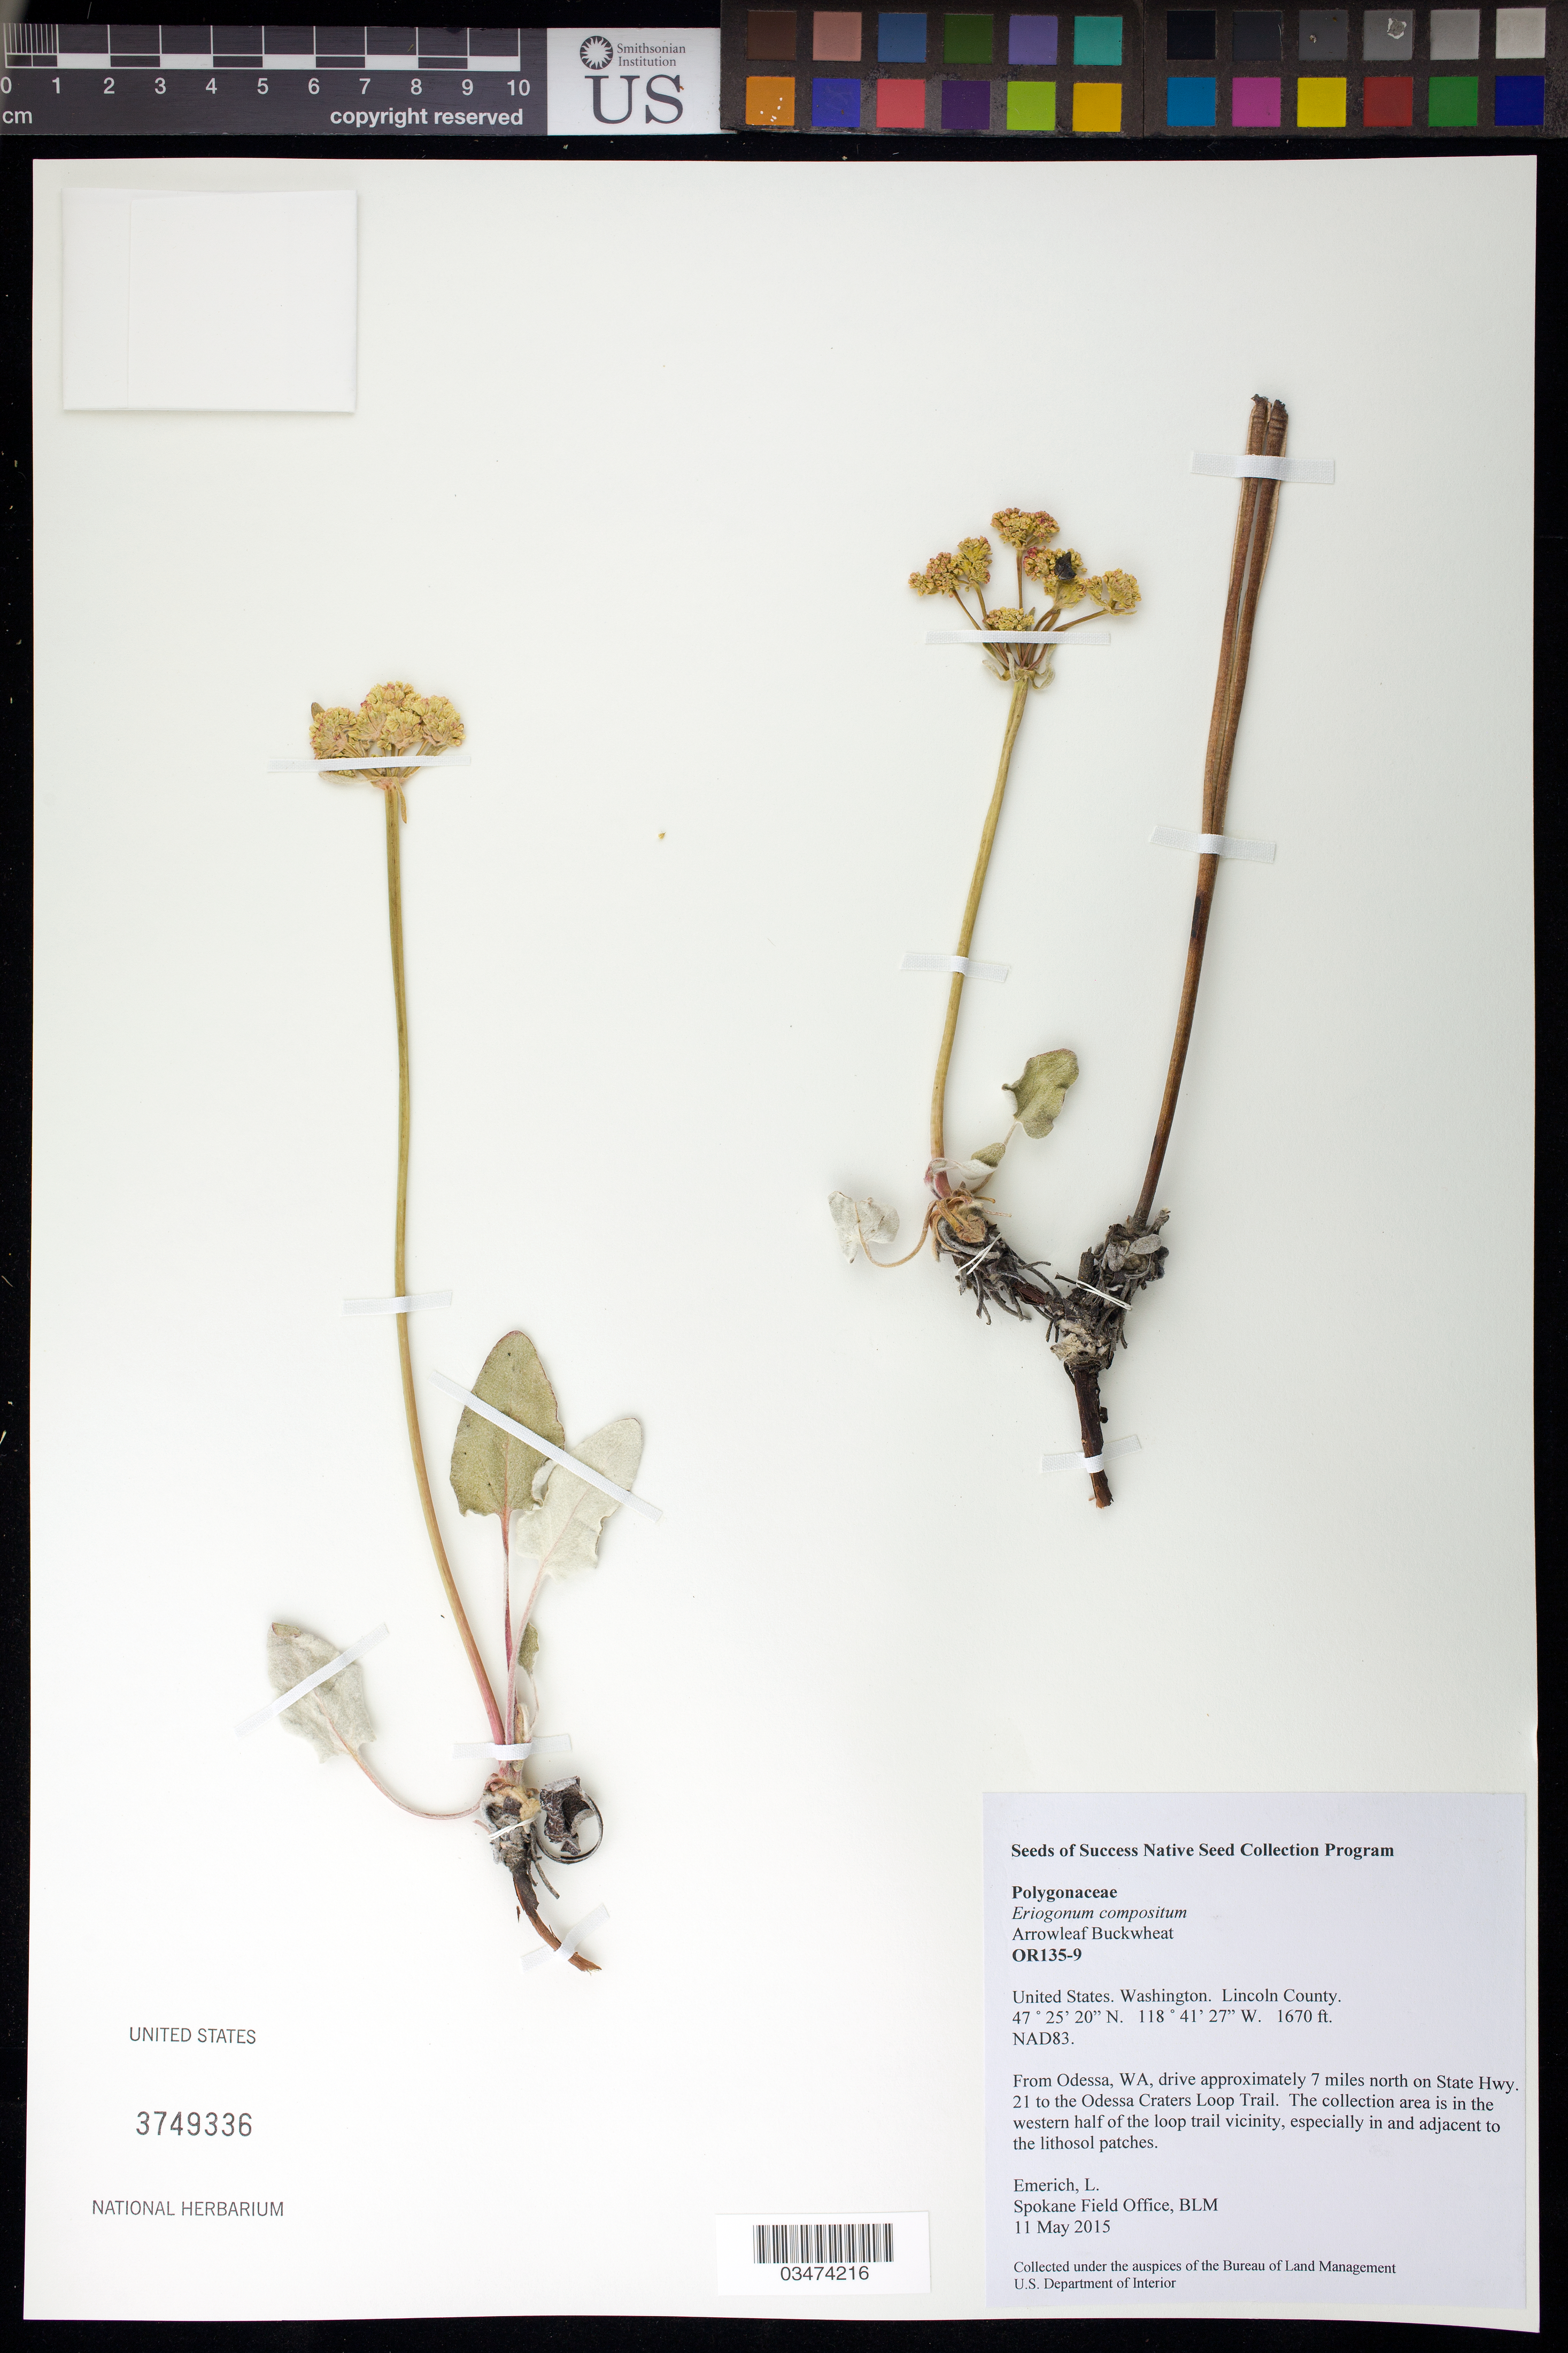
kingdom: Plantae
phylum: Tracheophyta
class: Magnoliopsida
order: Caryophyllales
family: Polygonaceae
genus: Eriogonum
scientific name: Eriogonum compositum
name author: Douglas ex Benth.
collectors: L. Emerich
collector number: OR135-9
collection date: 2015-04-11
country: United States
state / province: Washington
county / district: Lincoln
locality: Odessa Craters, Odessa Craters Loop Trail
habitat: shrub-steppe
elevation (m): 509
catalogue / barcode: US 3749336